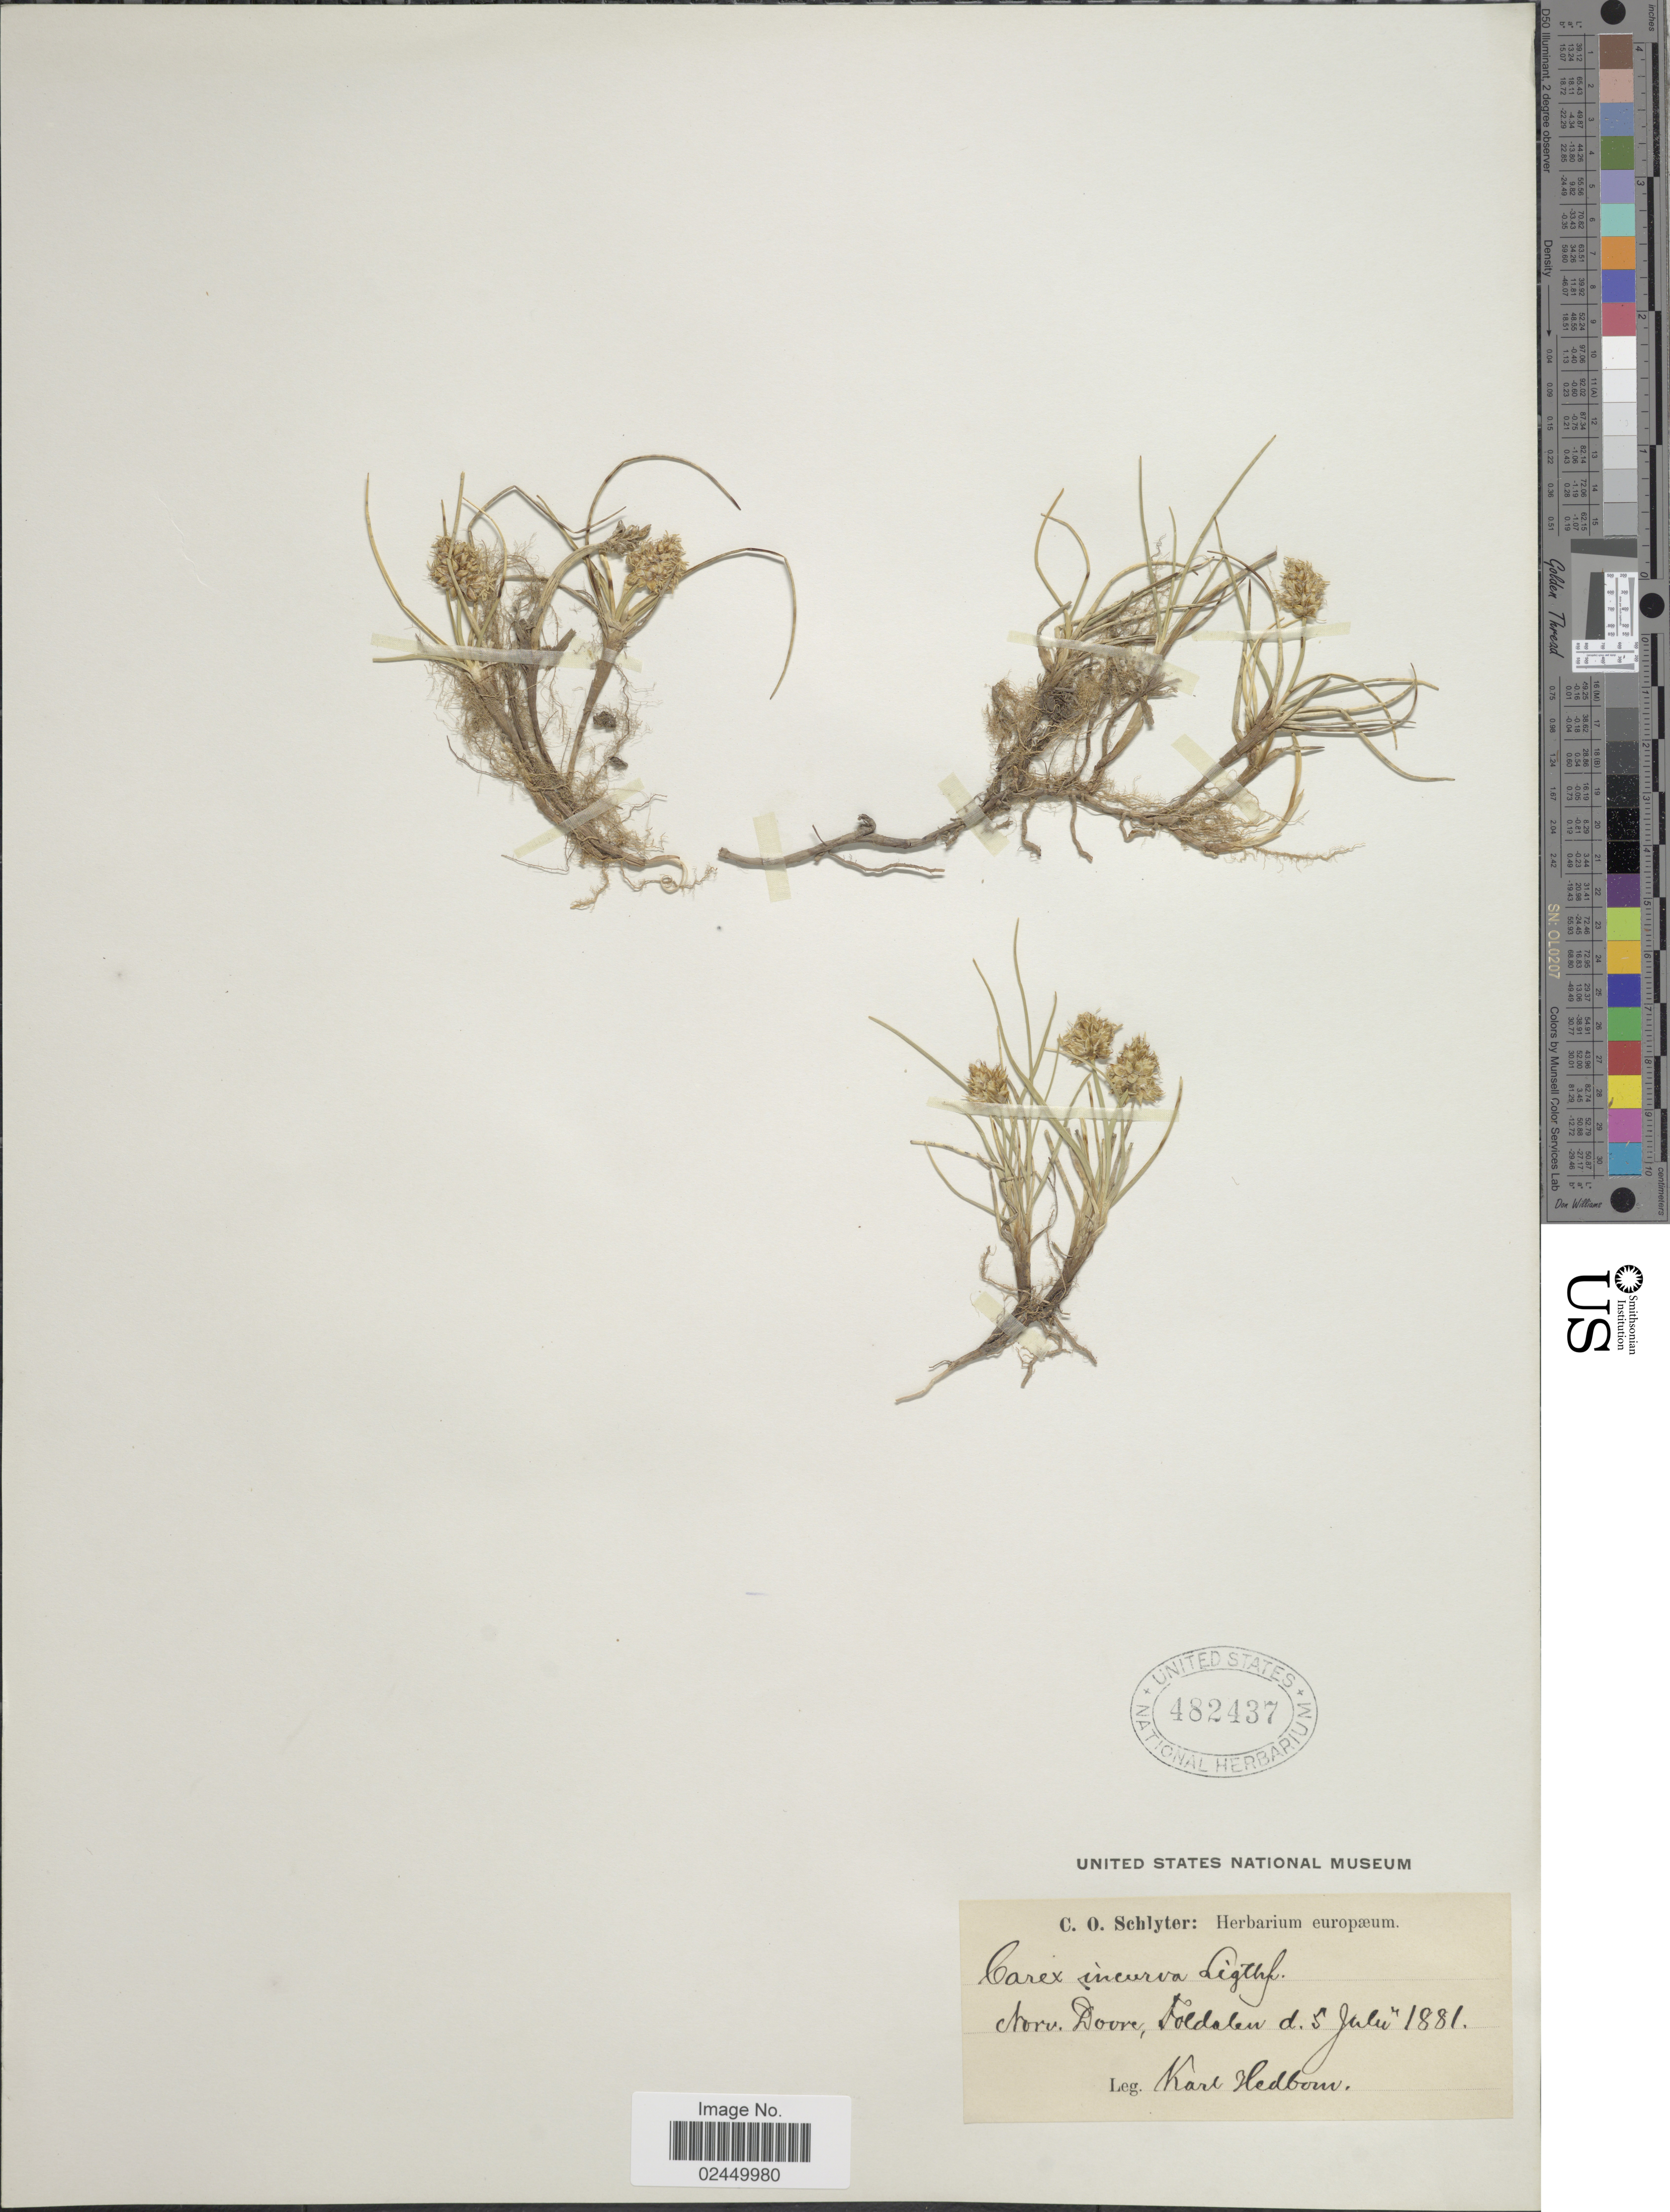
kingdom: Plantae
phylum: Tracheophyta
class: Liliopsida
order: Poales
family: Cyperaceae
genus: Carex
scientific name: Carex maritima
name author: Gunnerus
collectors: K. Hedbom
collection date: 1881-07-05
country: Norway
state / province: Oppland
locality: Norv. Dovre, Doldalen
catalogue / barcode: US 482437